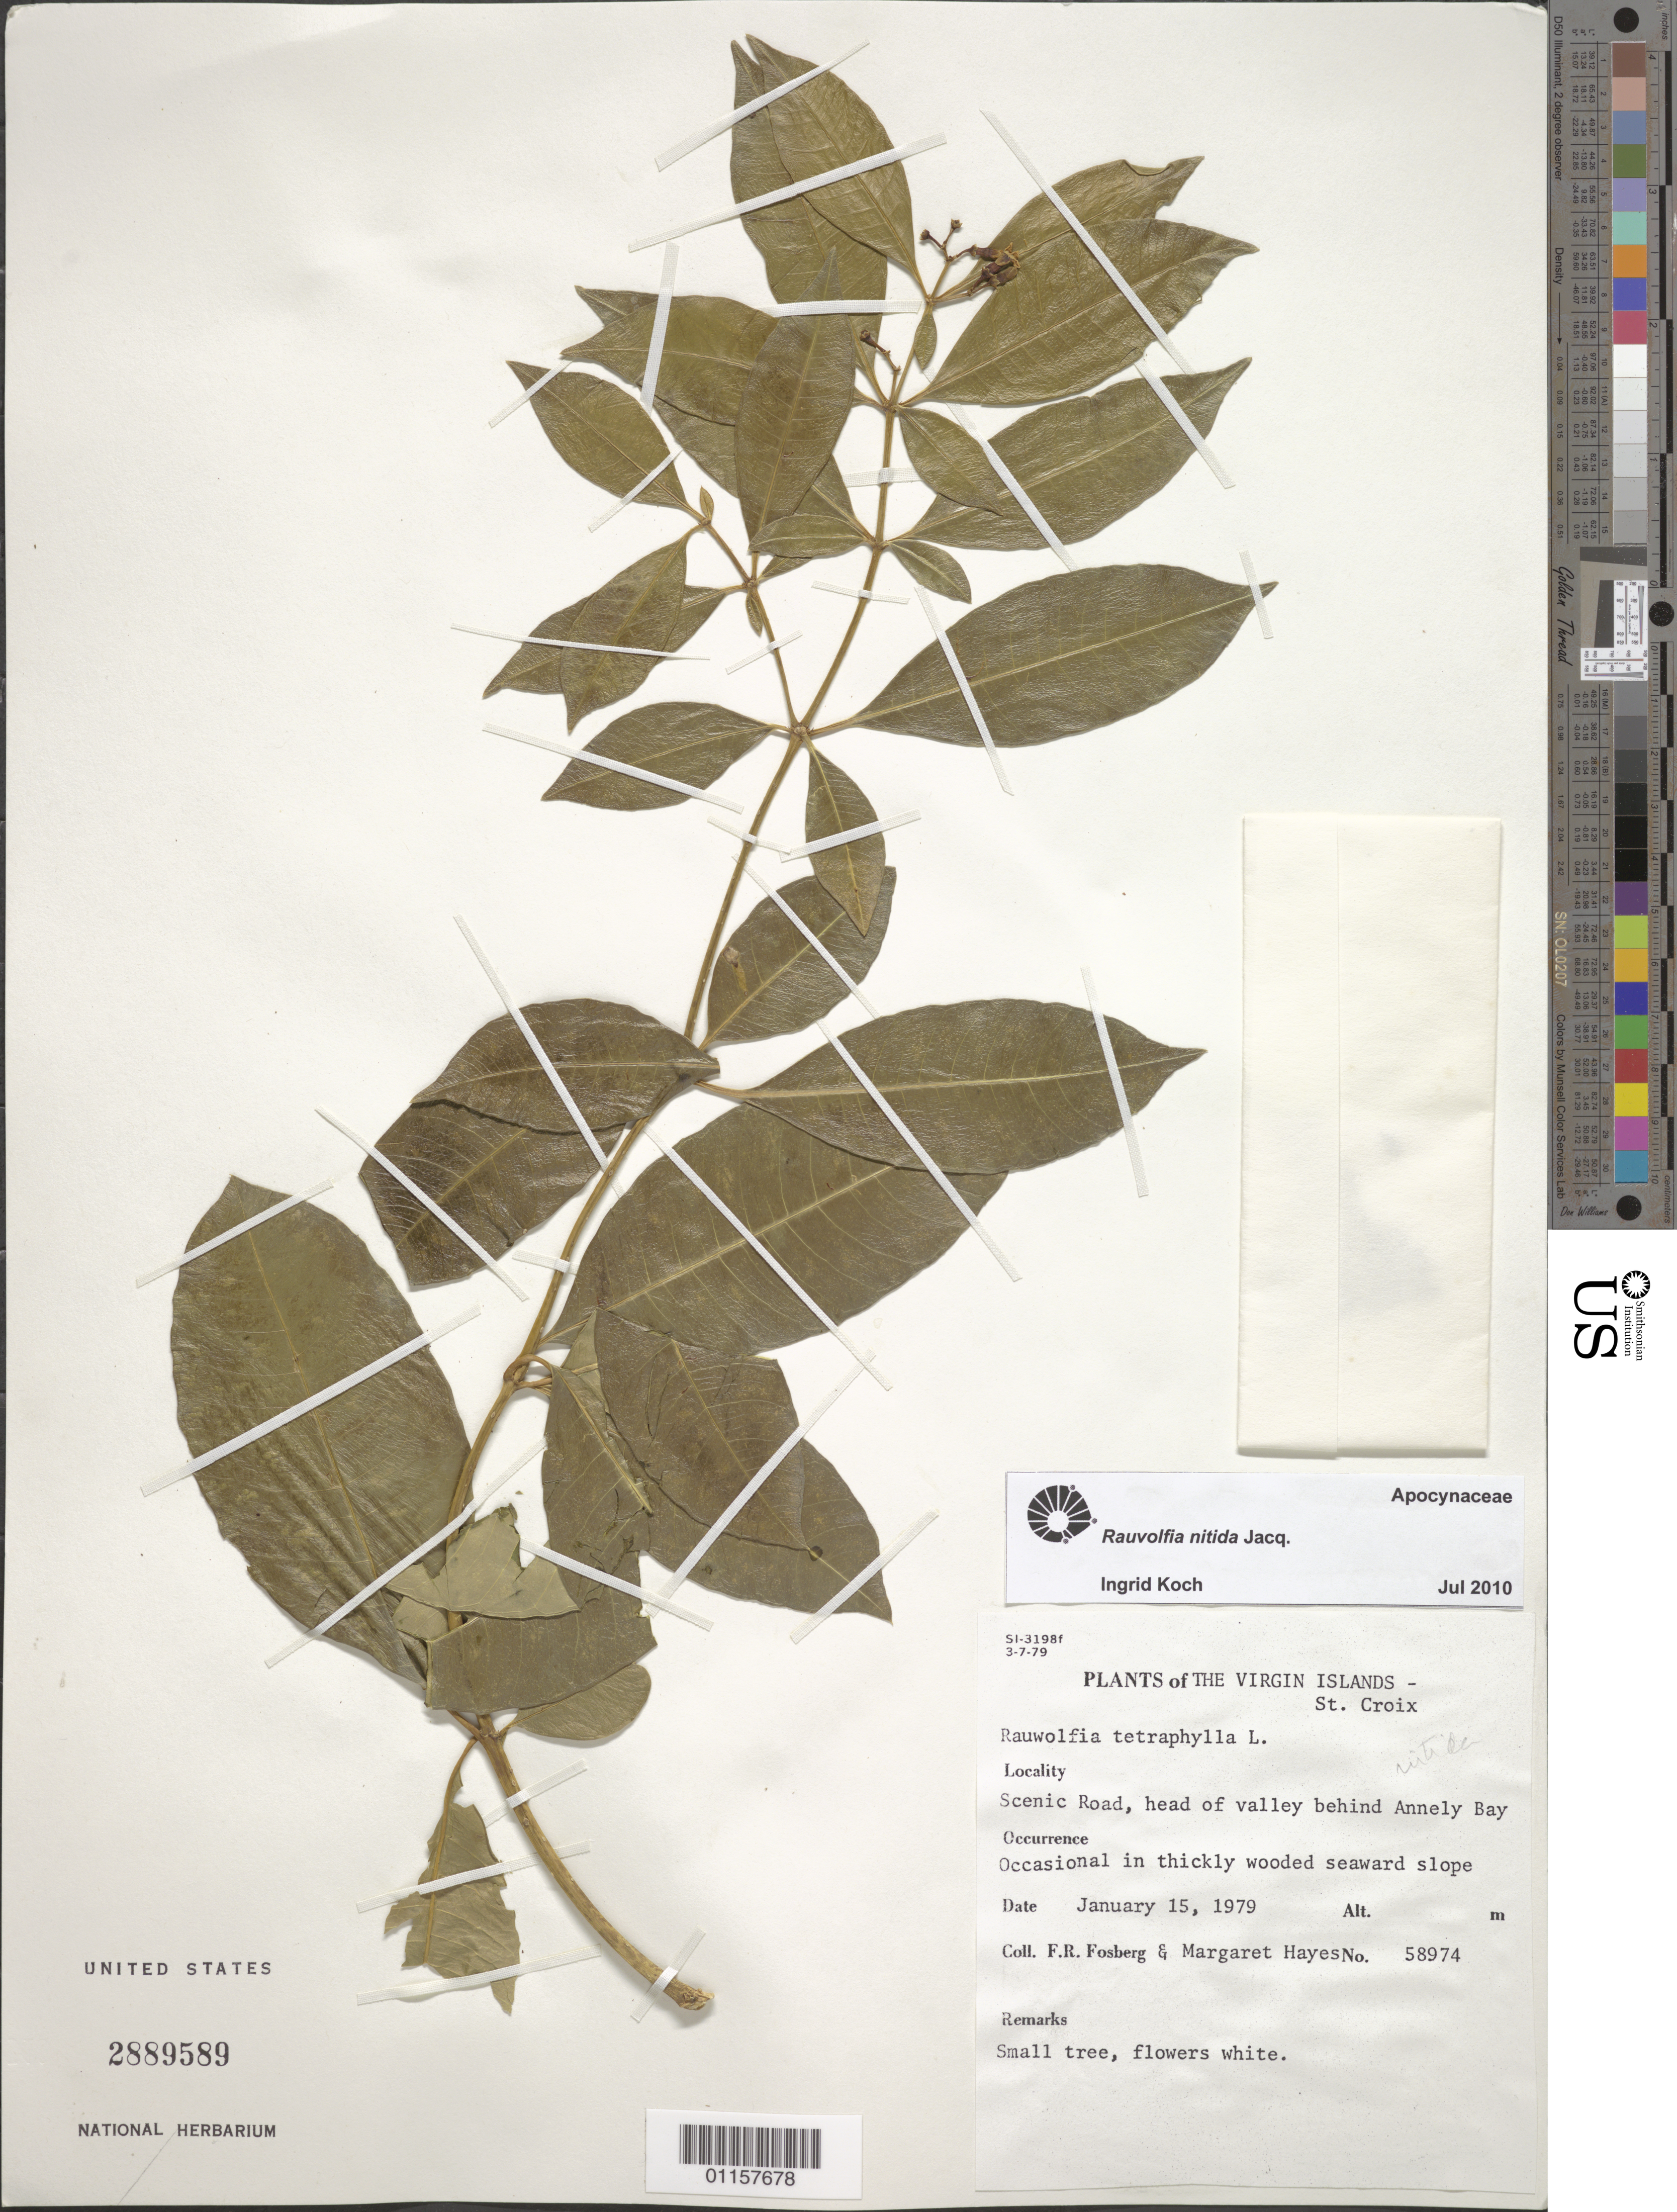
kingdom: Plantae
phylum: Tracheophyta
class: Magnoliopsida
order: Gentianales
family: Apocynaceae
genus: Rauvolfia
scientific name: Rauvolfia nitida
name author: Jacq.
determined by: Koch, I.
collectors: F. R. Fosberg & M. Hayes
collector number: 58974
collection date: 1979-01-15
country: U.S. Virgin Islands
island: St. Croix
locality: Scenic Road, head of valley behind Annely Bay.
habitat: Occasioinal in thickly wooded seaward slope.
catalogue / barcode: US 2889589